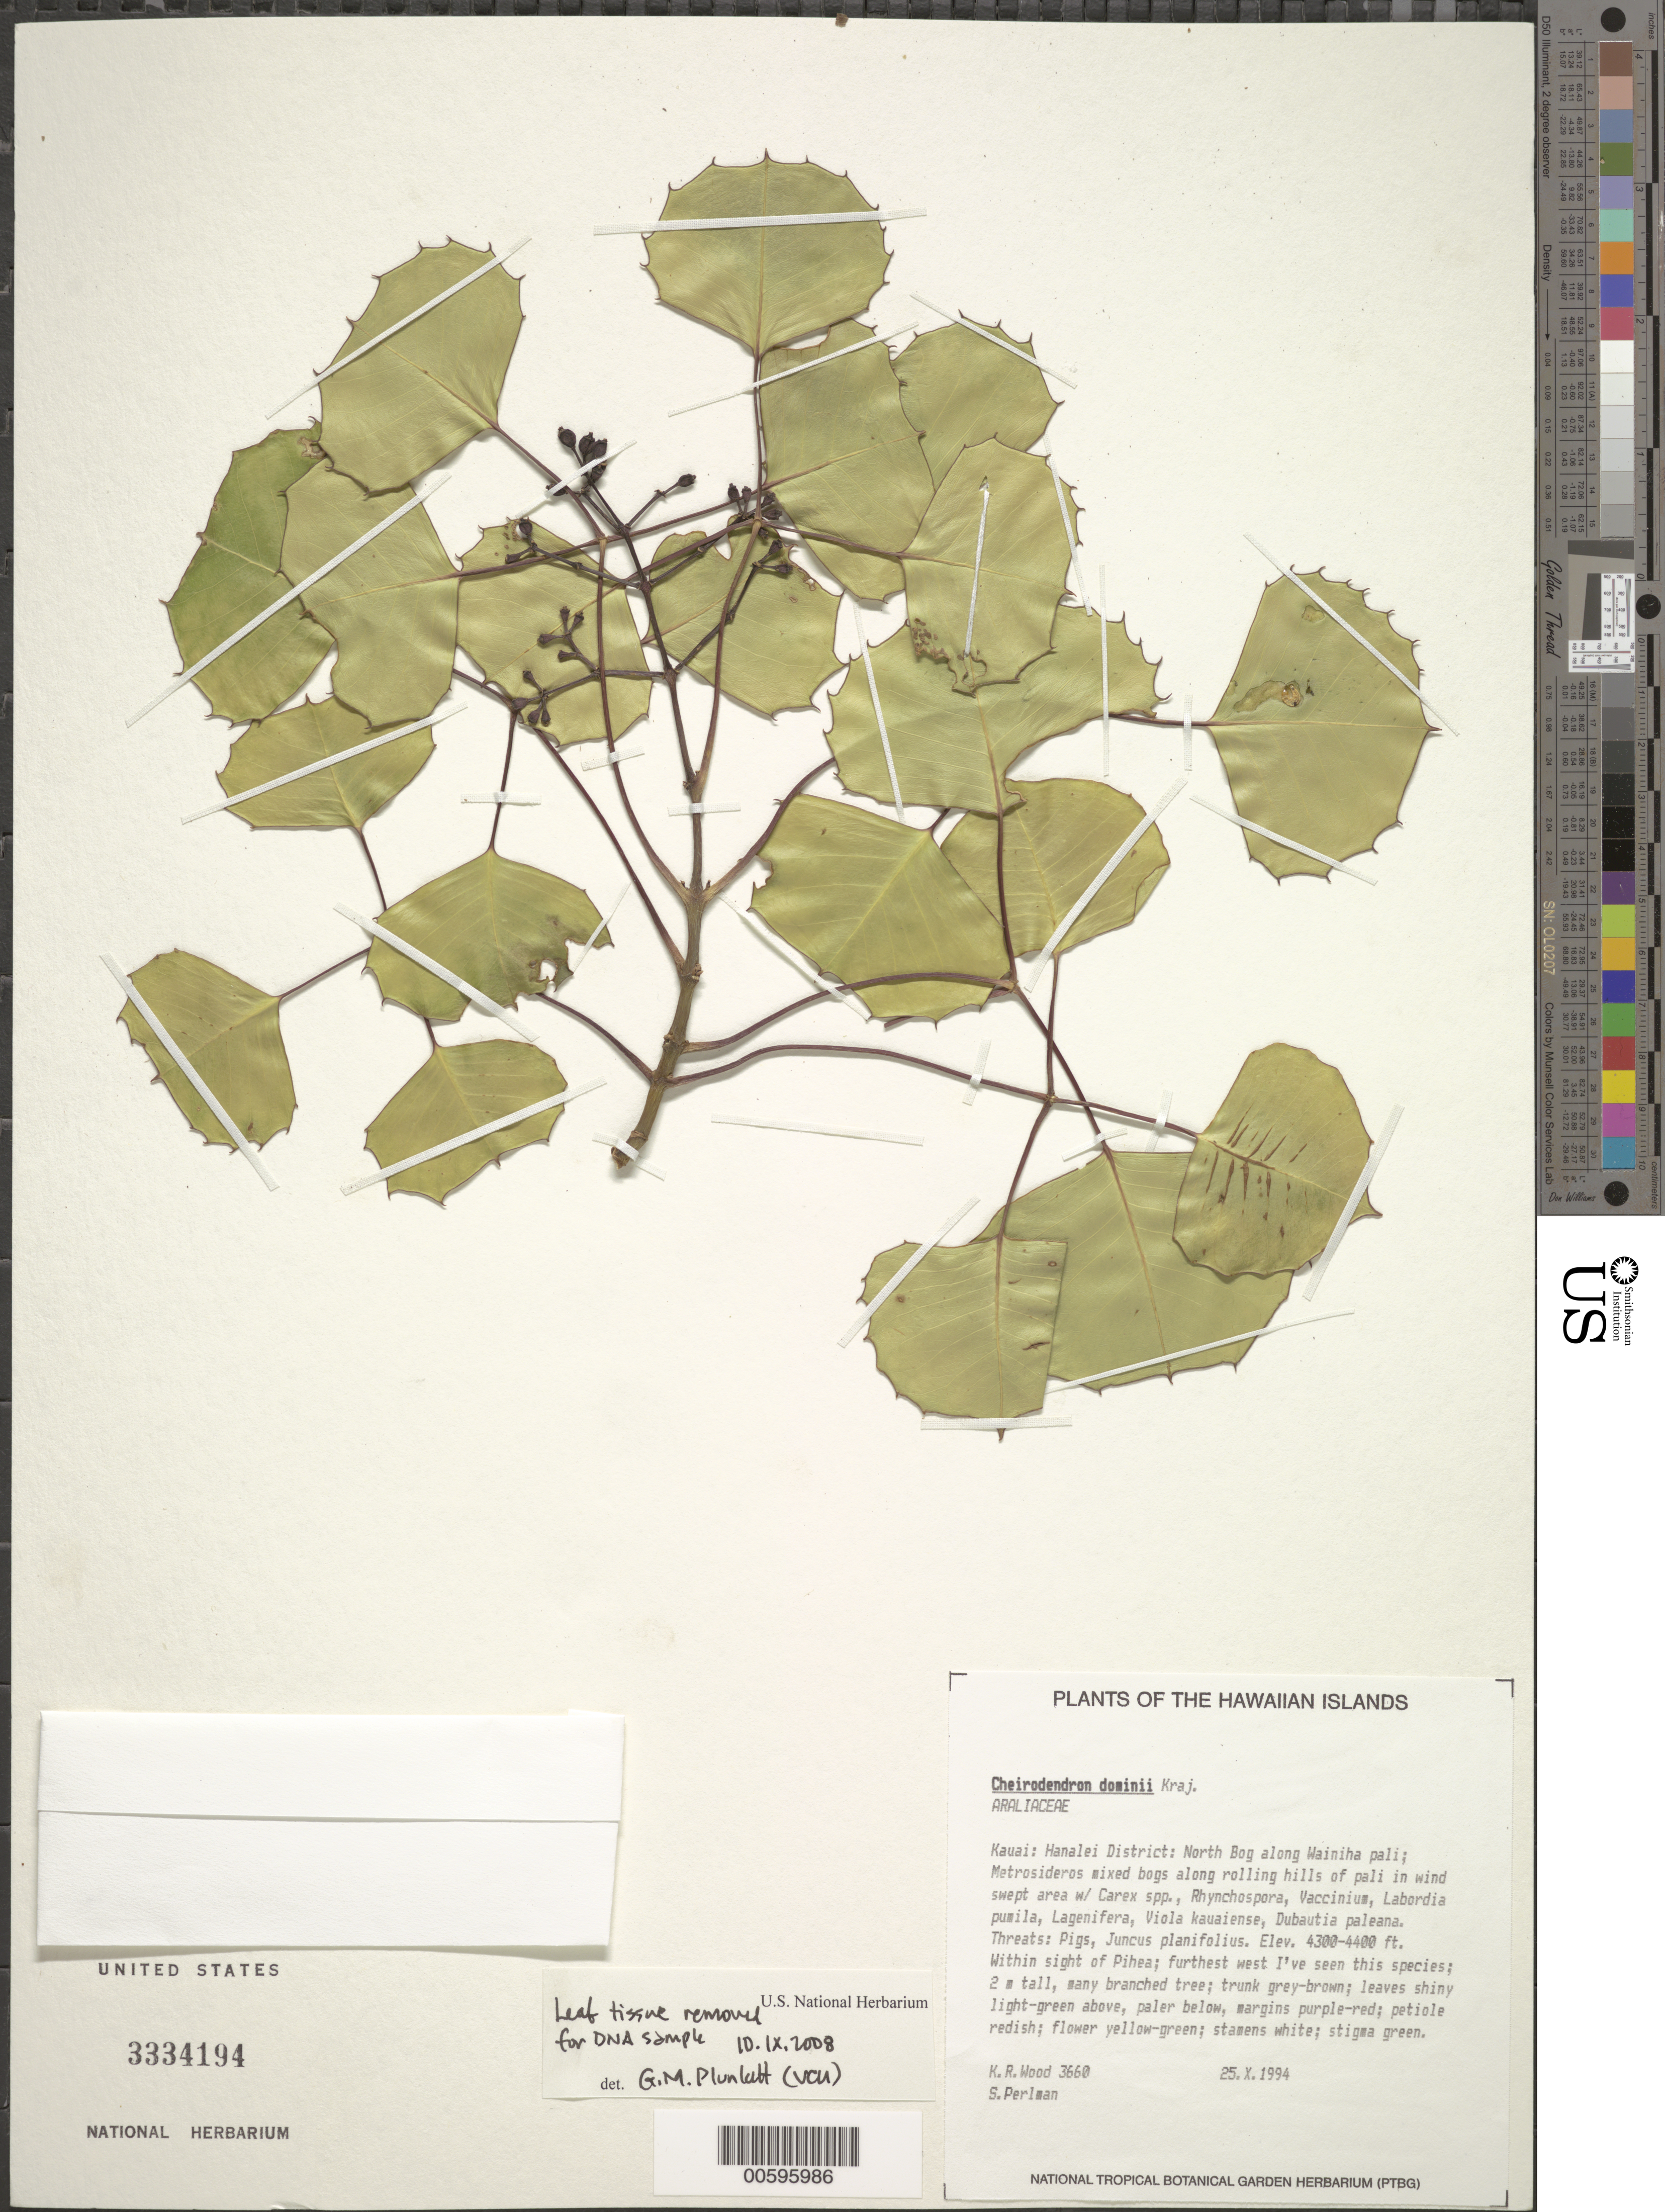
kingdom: Plantae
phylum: Tracheophyta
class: Magnoliopsida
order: Apiales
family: Araliaceae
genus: Cheirodendron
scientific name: Cheirodendron dominii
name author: Krajina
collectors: K. R. Wood & S. P. Perlman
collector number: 3660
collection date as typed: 25 Oct 1994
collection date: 1994-10-25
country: United States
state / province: Hawaii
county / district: Kauai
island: Kaua'i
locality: Hanalei Dist: N Bog along Wainiha pali.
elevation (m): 1311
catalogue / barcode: US 3334194